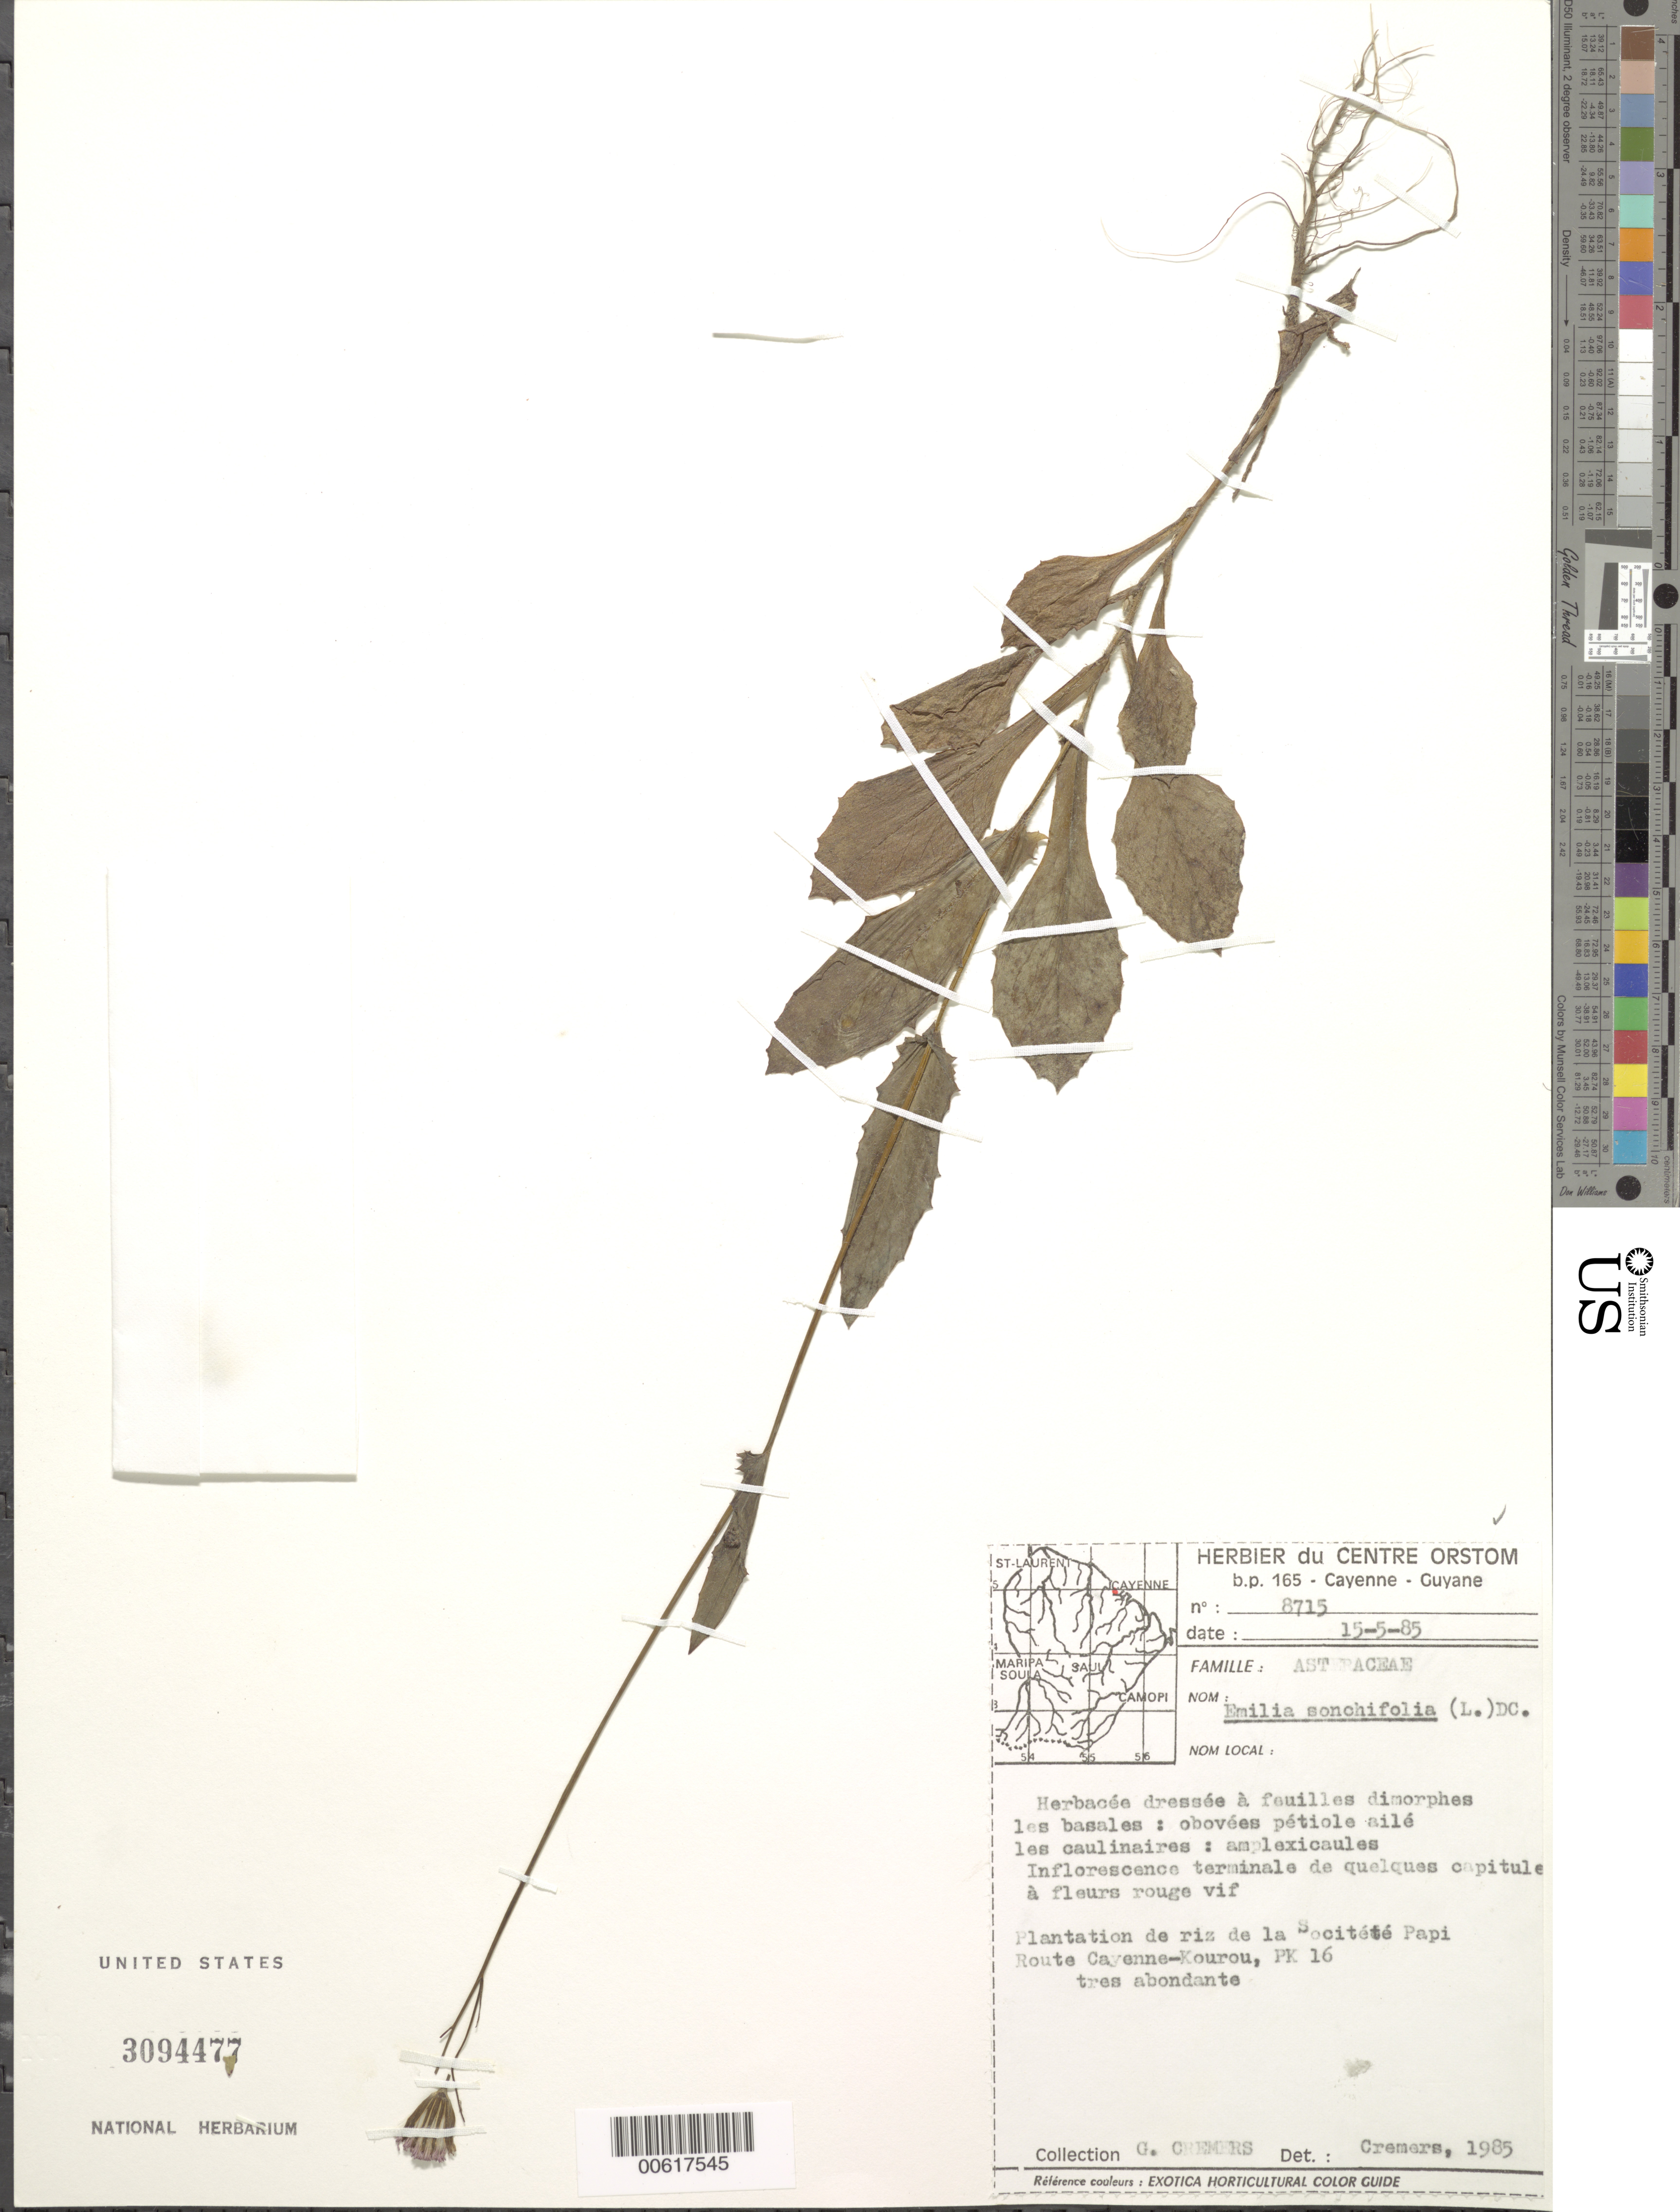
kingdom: Plantae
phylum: Tracheophyta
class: Magnoliopsida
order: Asterales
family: Asteraceae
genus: Emilia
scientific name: Emilia sonchifolia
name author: (L.) DC.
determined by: Cremers, Georges A.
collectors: G. Cremers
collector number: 8715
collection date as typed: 15-May-85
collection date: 1985-05-15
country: French Guiana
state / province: Cayenne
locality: Cayenne-Kourou Route, PK 16; plantation de riz de la Socitété Papi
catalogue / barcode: US 3094477